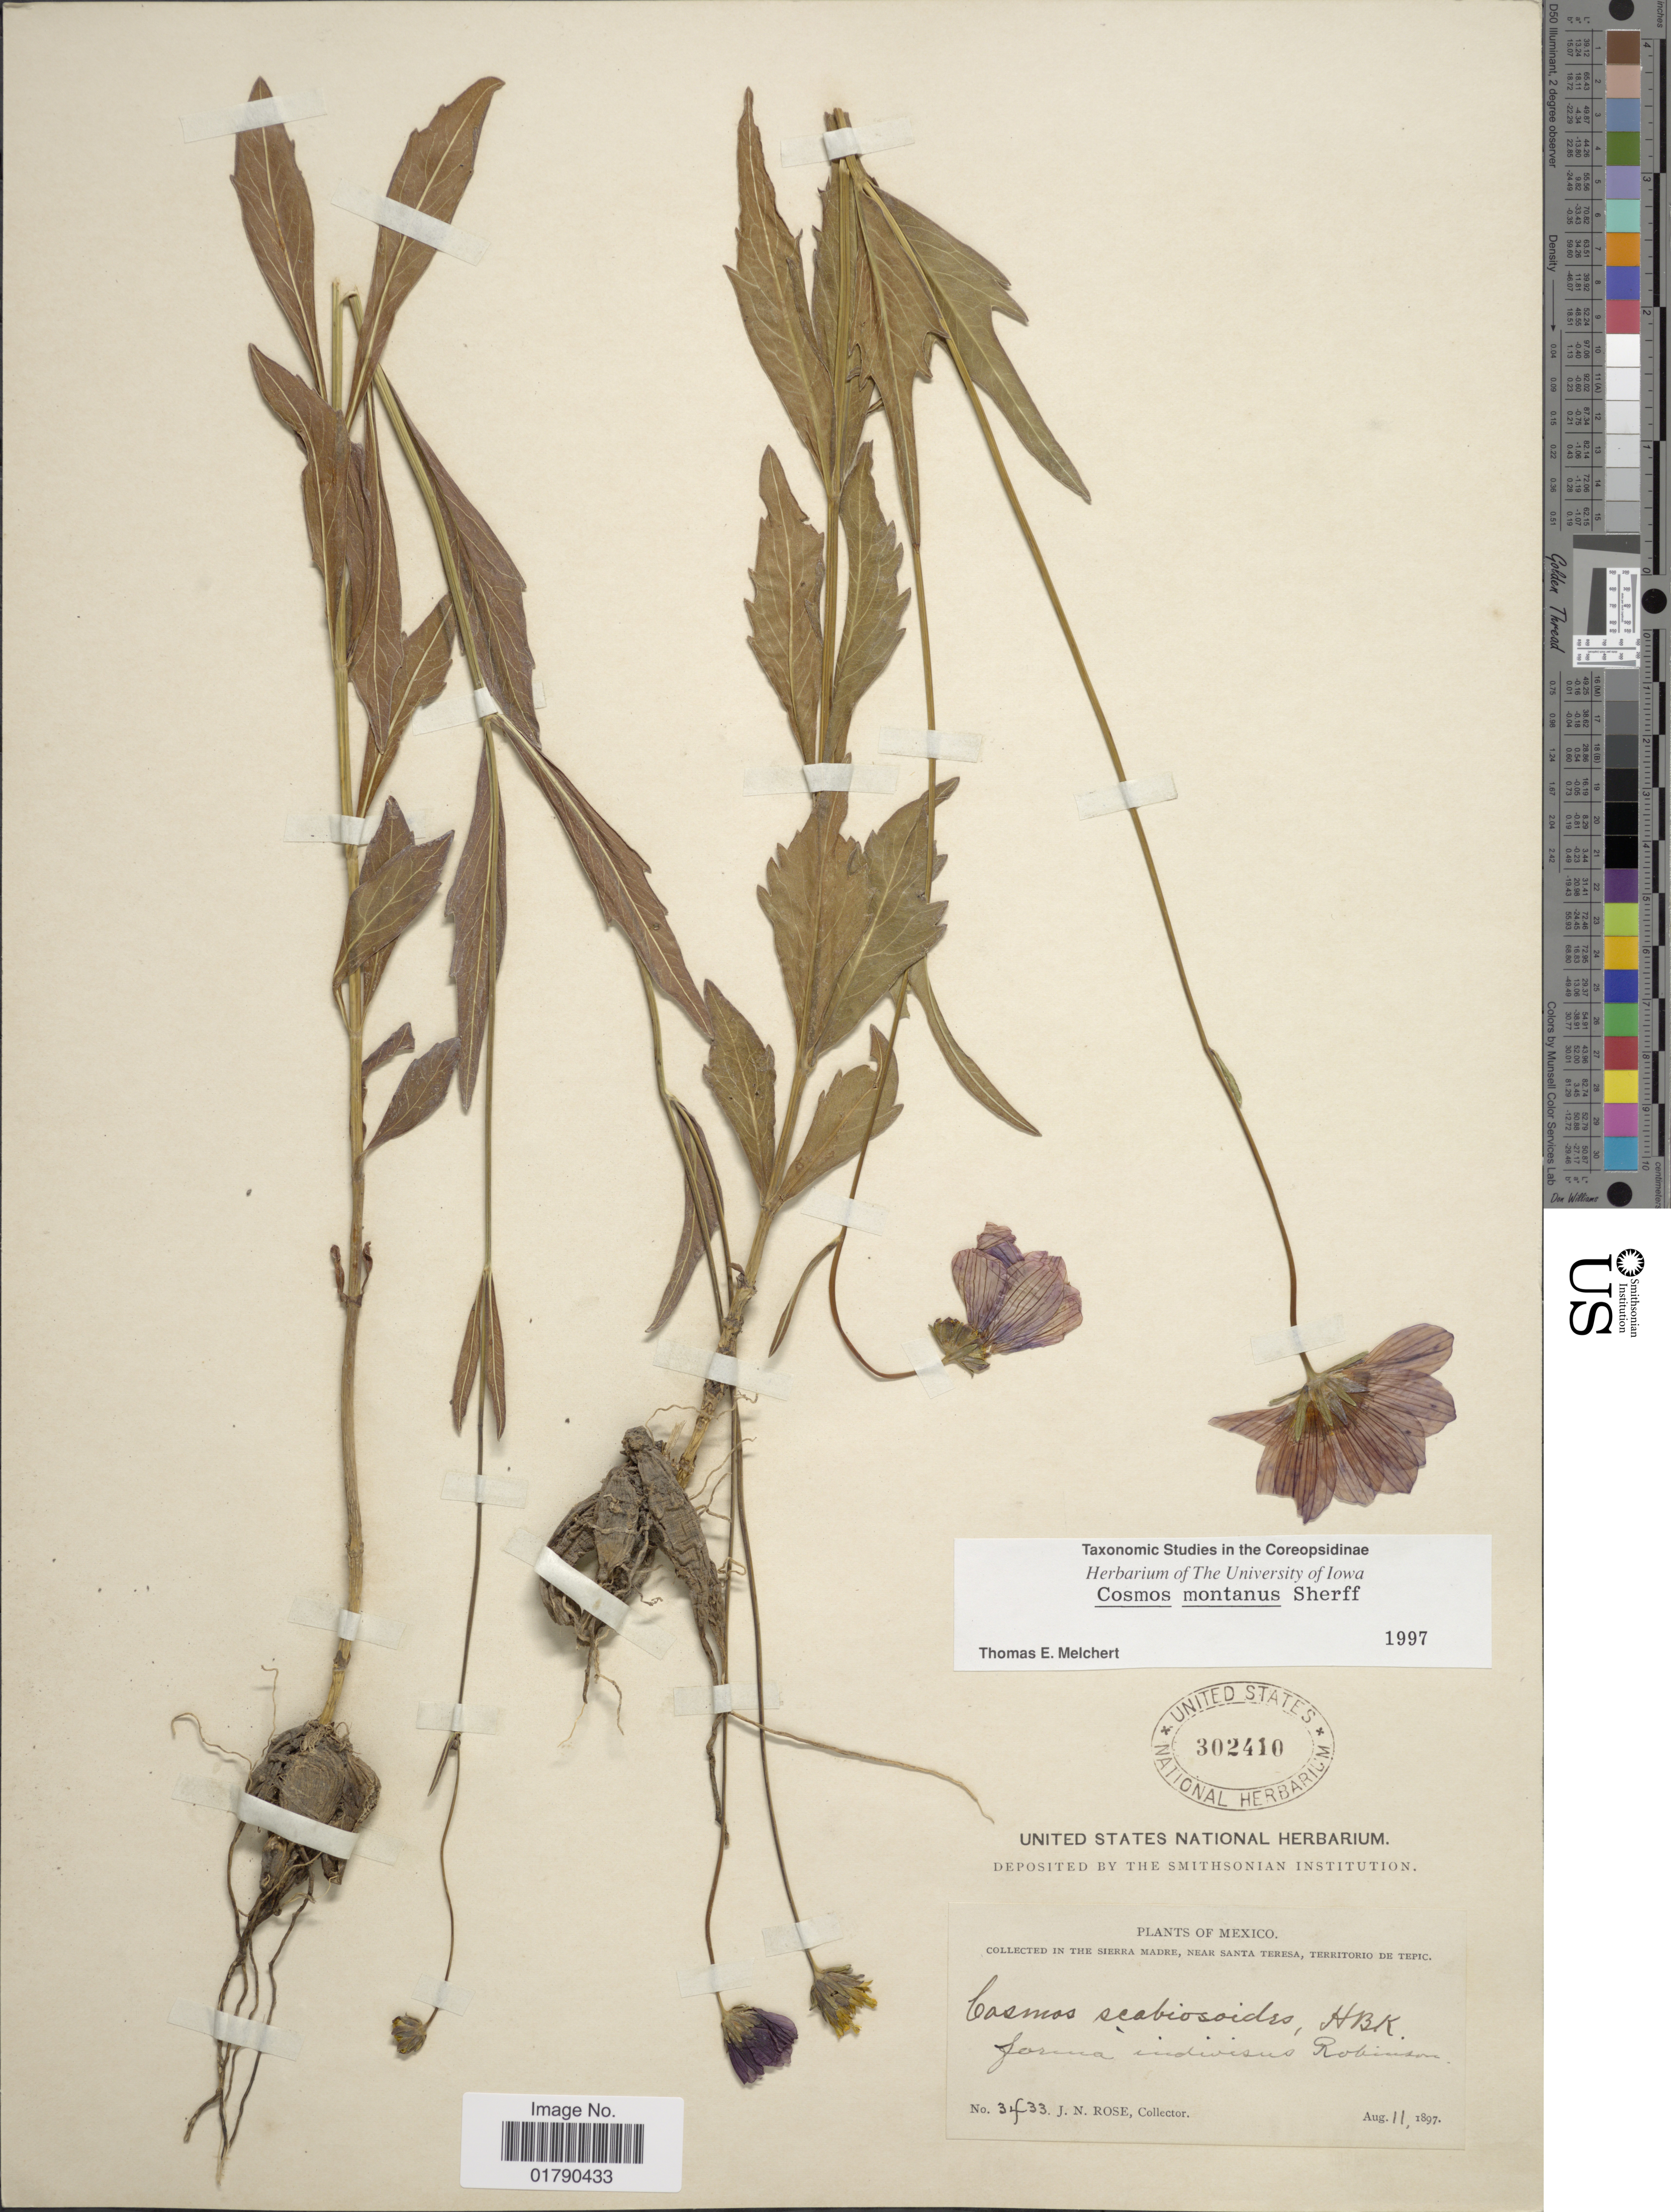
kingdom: Plantae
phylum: Tracheophyta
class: Magnoliopsida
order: Asterales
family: Asteraceae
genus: Cosmos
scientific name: Cosmos montanus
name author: Sherff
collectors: J. N. Rose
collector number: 3433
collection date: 1897-08-11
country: Mexico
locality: Sierra Madre, near Santa Teresa, Territorio de Tepic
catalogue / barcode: US 302410